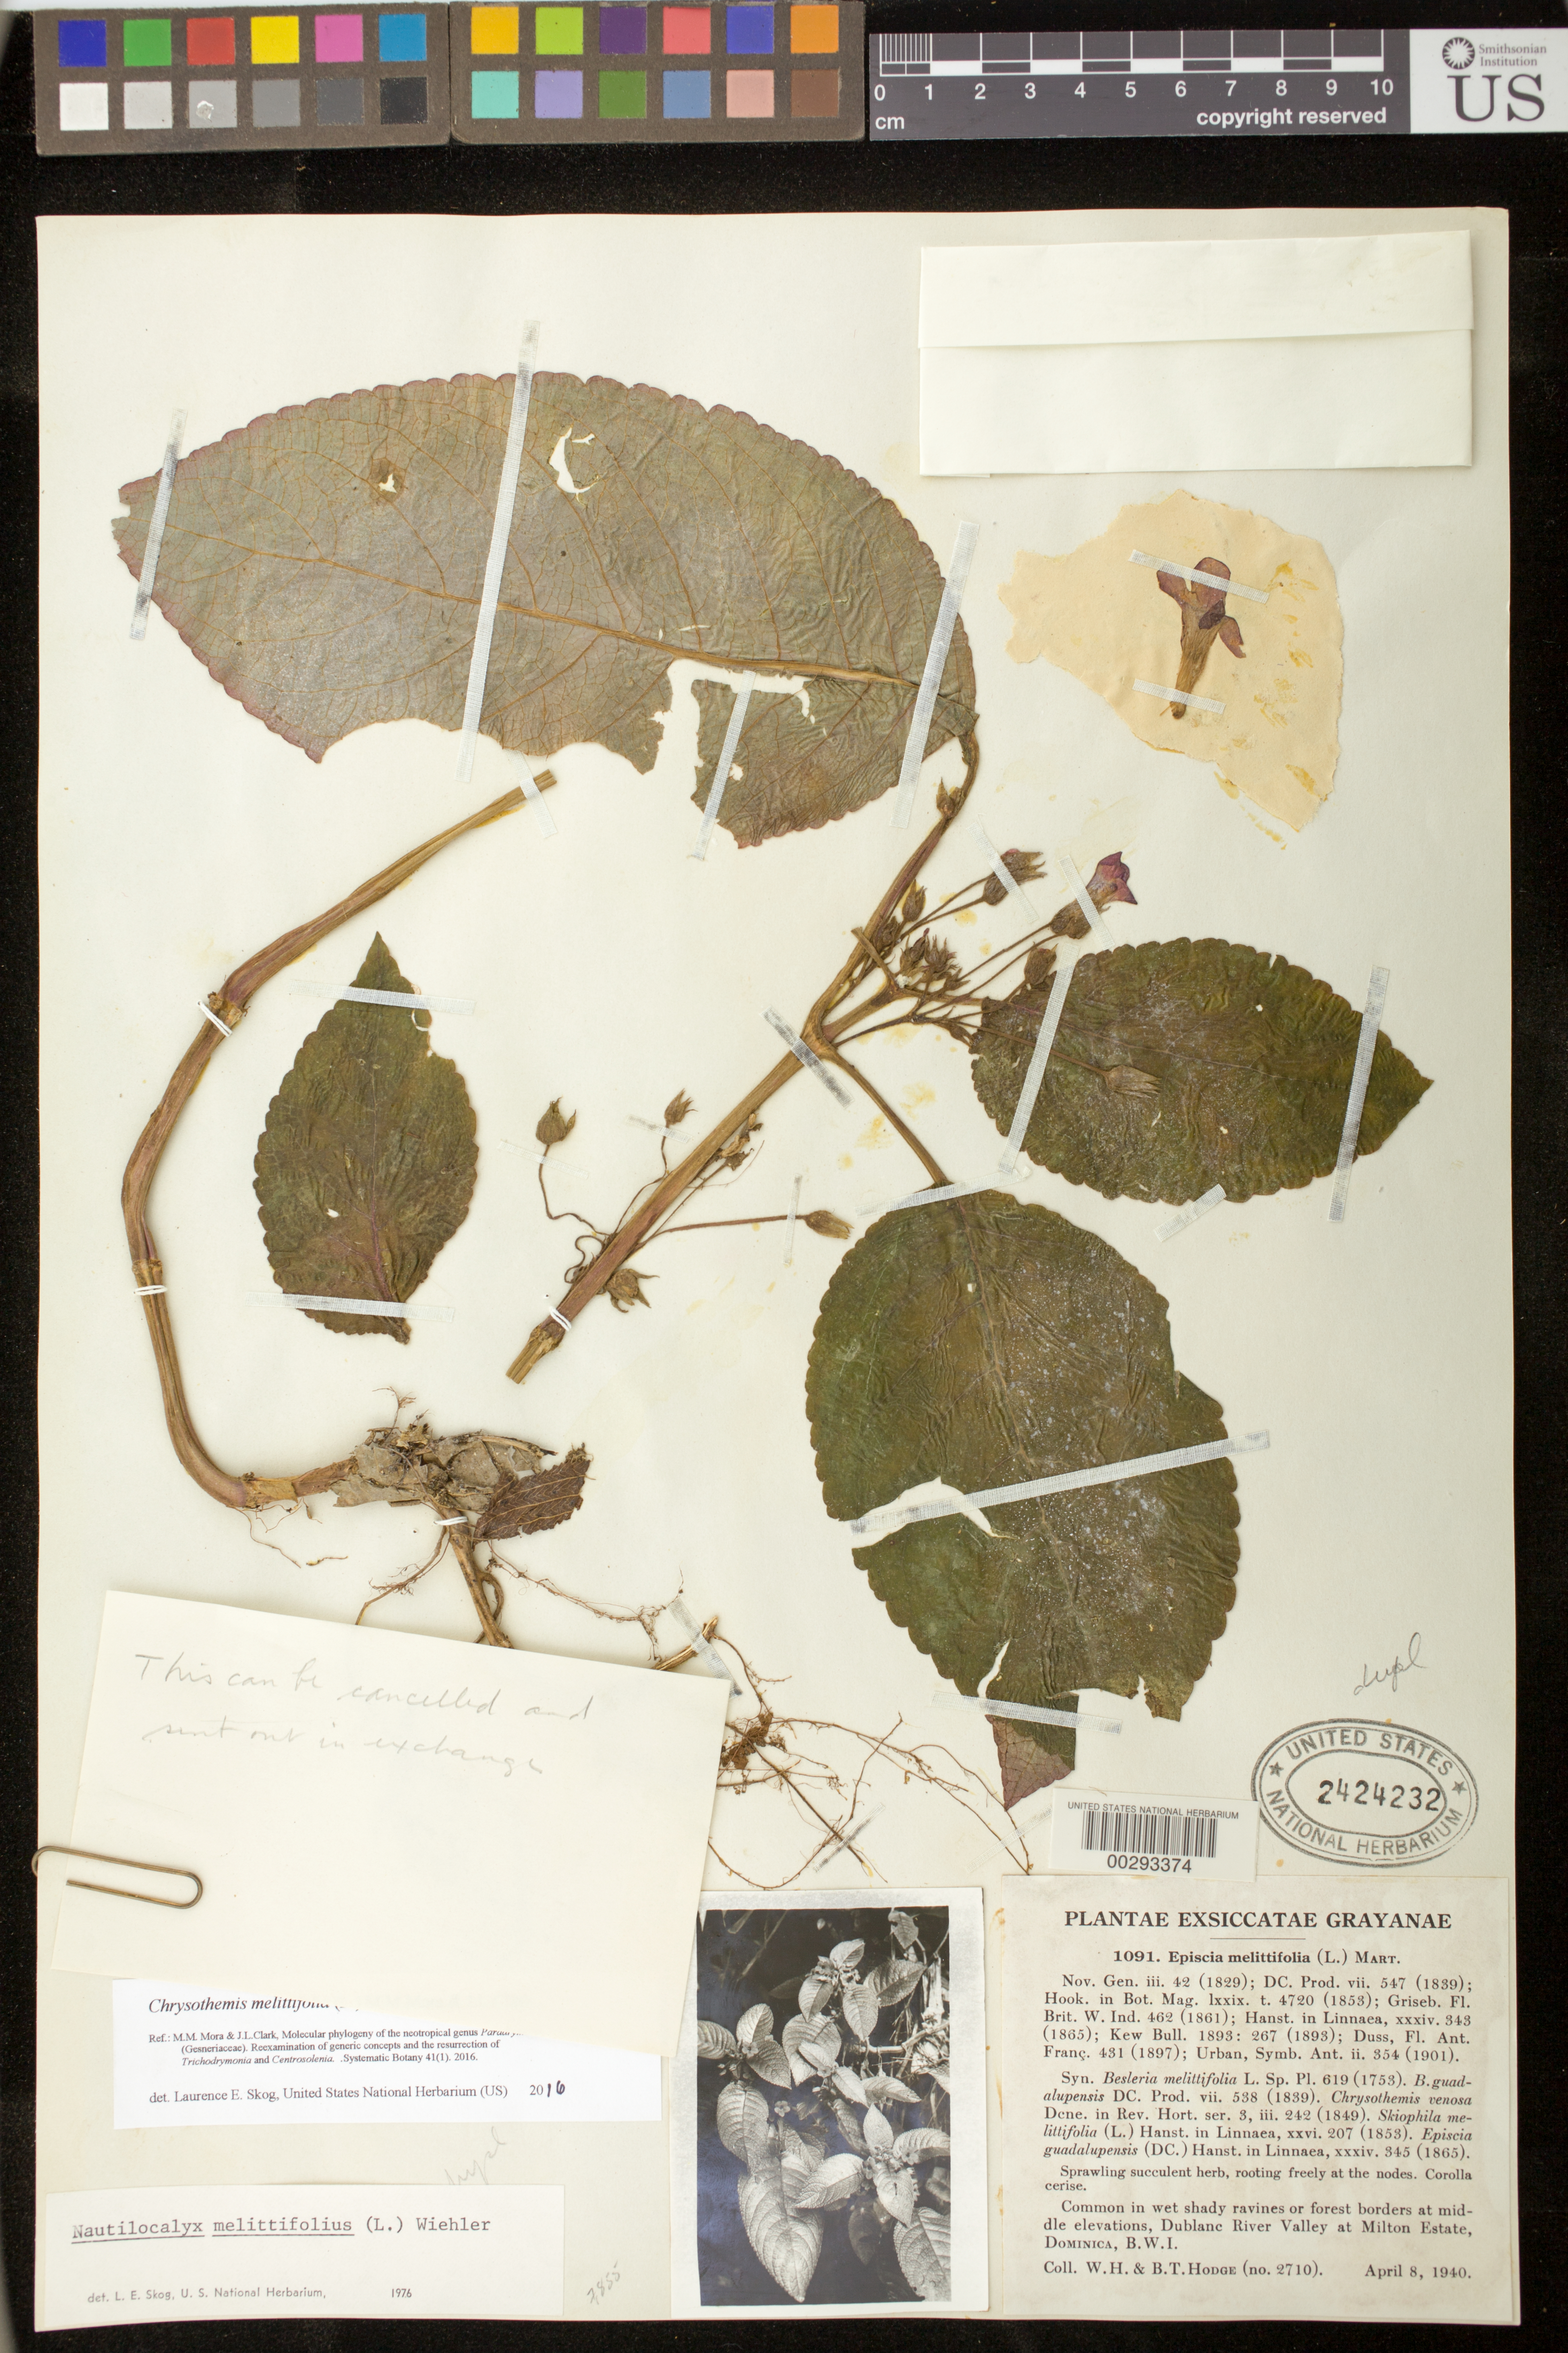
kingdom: Plantae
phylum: Tracheophyta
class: Magnoliopsida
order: Lamiales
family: Gesneriaceae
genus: Chrysothemis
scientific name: Chrysothemis melittifolia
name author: (L.) M.M. Mora & J.L. Clark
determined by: Skog, Laurence E.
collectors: W. Hodge & B. Hodge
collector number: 2710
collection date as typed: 08 Apr 1940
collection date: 1940-04-08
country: Dominica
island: Dominica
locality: Dublanc River valley at Milton estate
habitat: In wet shady ravines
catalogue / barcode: US 2424232